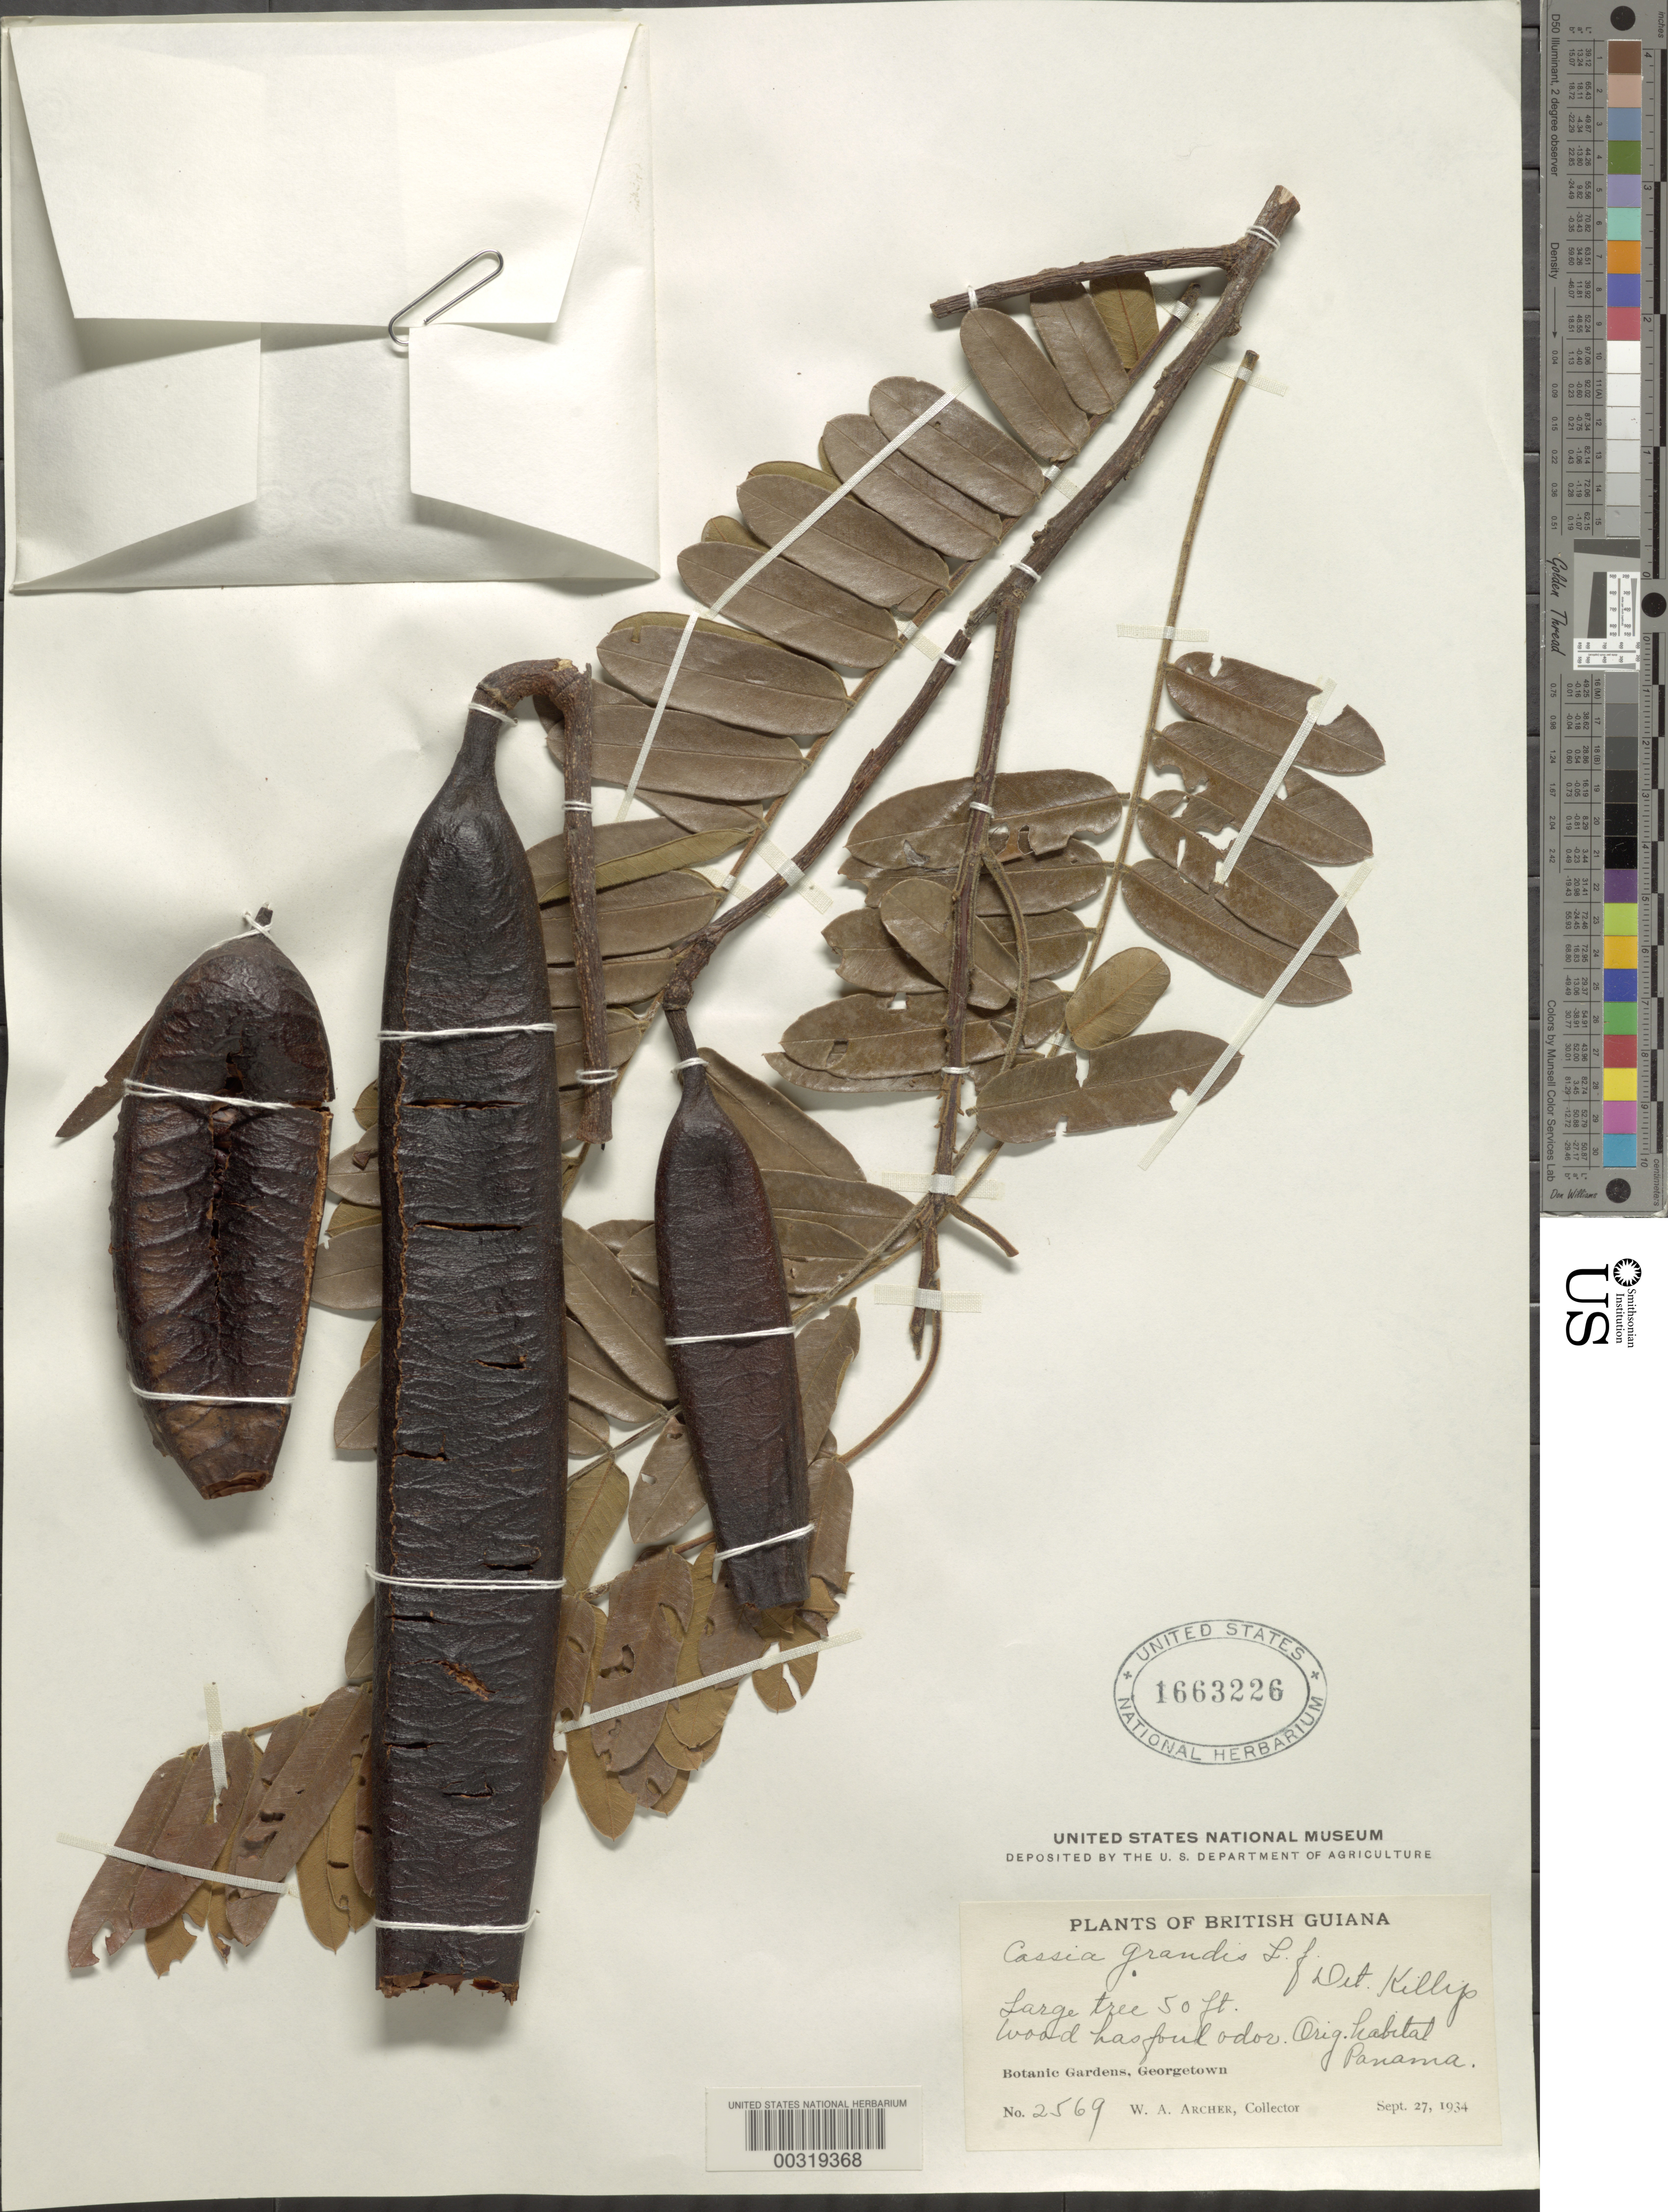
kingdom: Plantae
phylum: Tracheophyta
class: Magnoliopsida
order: Fabales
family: Fabaceae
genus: Cassia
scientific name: Cassia grandis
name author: L. f.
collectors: W. A. Archer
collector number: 2569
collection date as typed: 27 Sep 1934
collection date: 1934-09-27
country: Guyana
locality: Botanic gardens, georgetown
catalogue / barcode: US 1663226